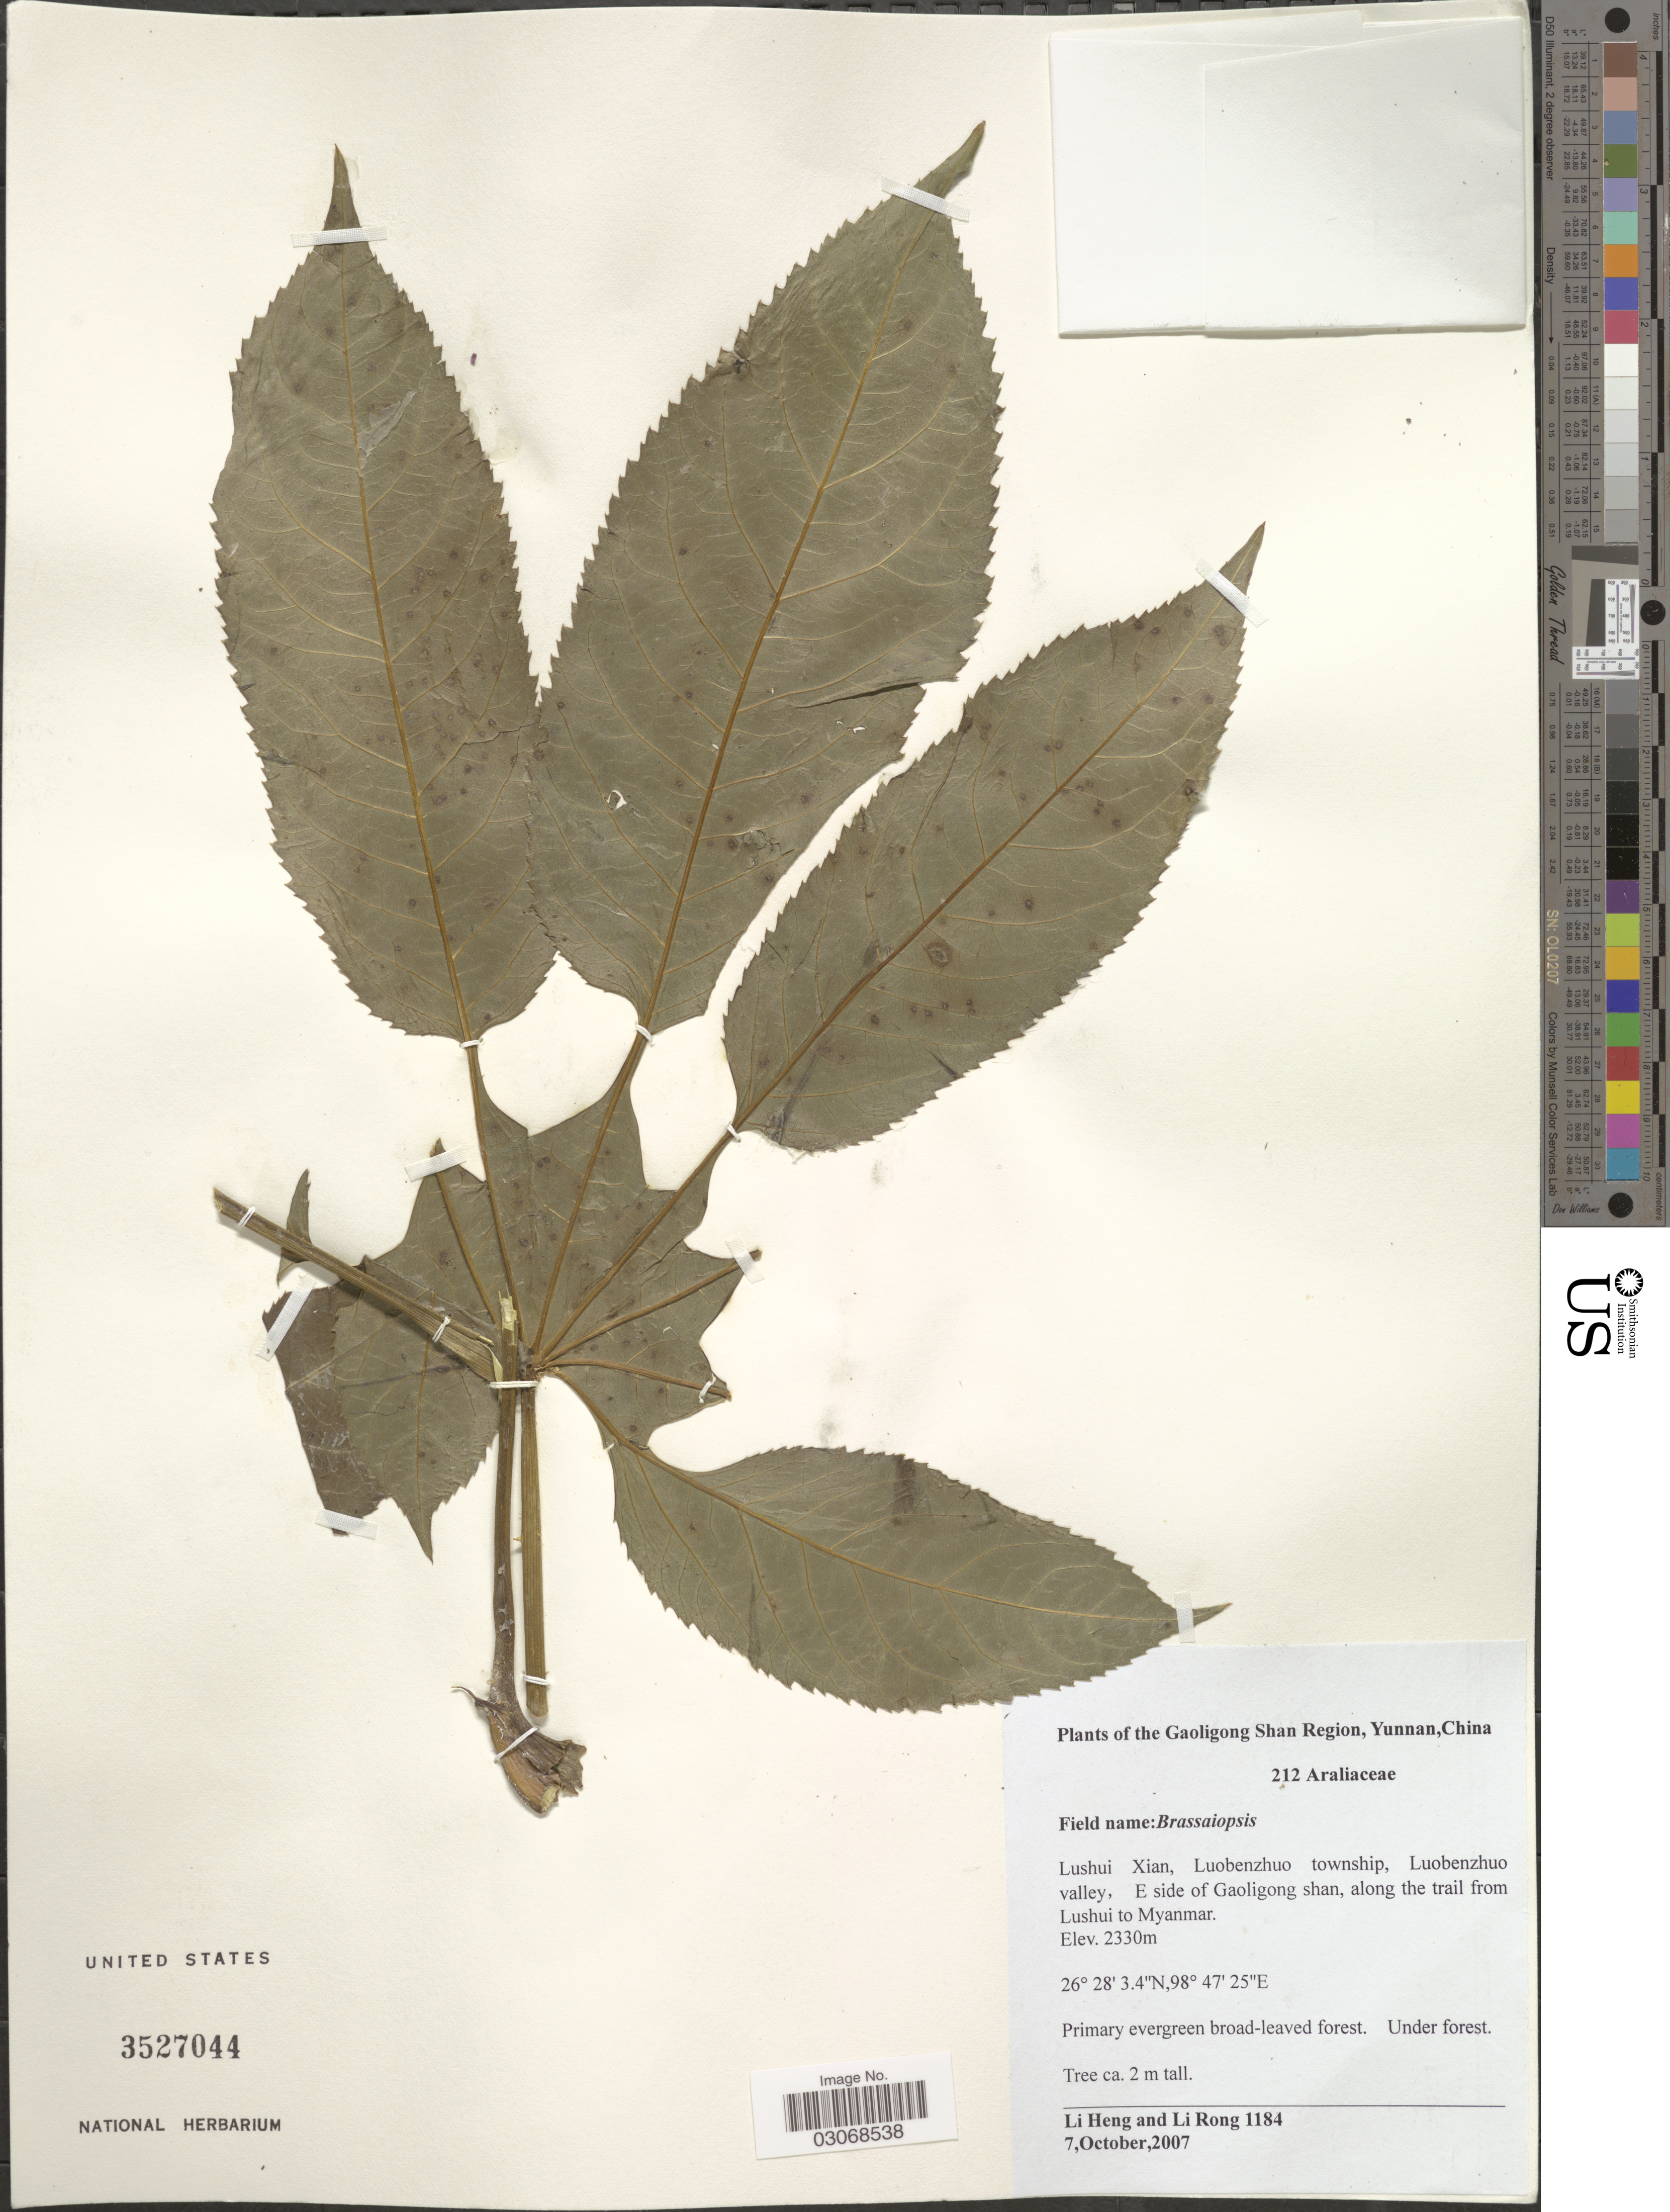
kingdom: Plantae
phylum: Tracheophyta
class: Magnoliopsida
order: Apiales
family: Araliaceae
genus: Brassaiopsis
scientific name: Brassaiopsis sp.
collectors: L. Heng & R. Li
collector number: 1184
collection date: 2007-10-07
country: China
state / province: Yunnan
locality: The Gaoligong Shan Region, Lushui Xian, Luobenzhou township, Luobenzhuo valley, E side of Gaoligong shan, along the trail from Lushui to Myanmar.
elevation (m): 2330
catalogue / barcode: US 3527044